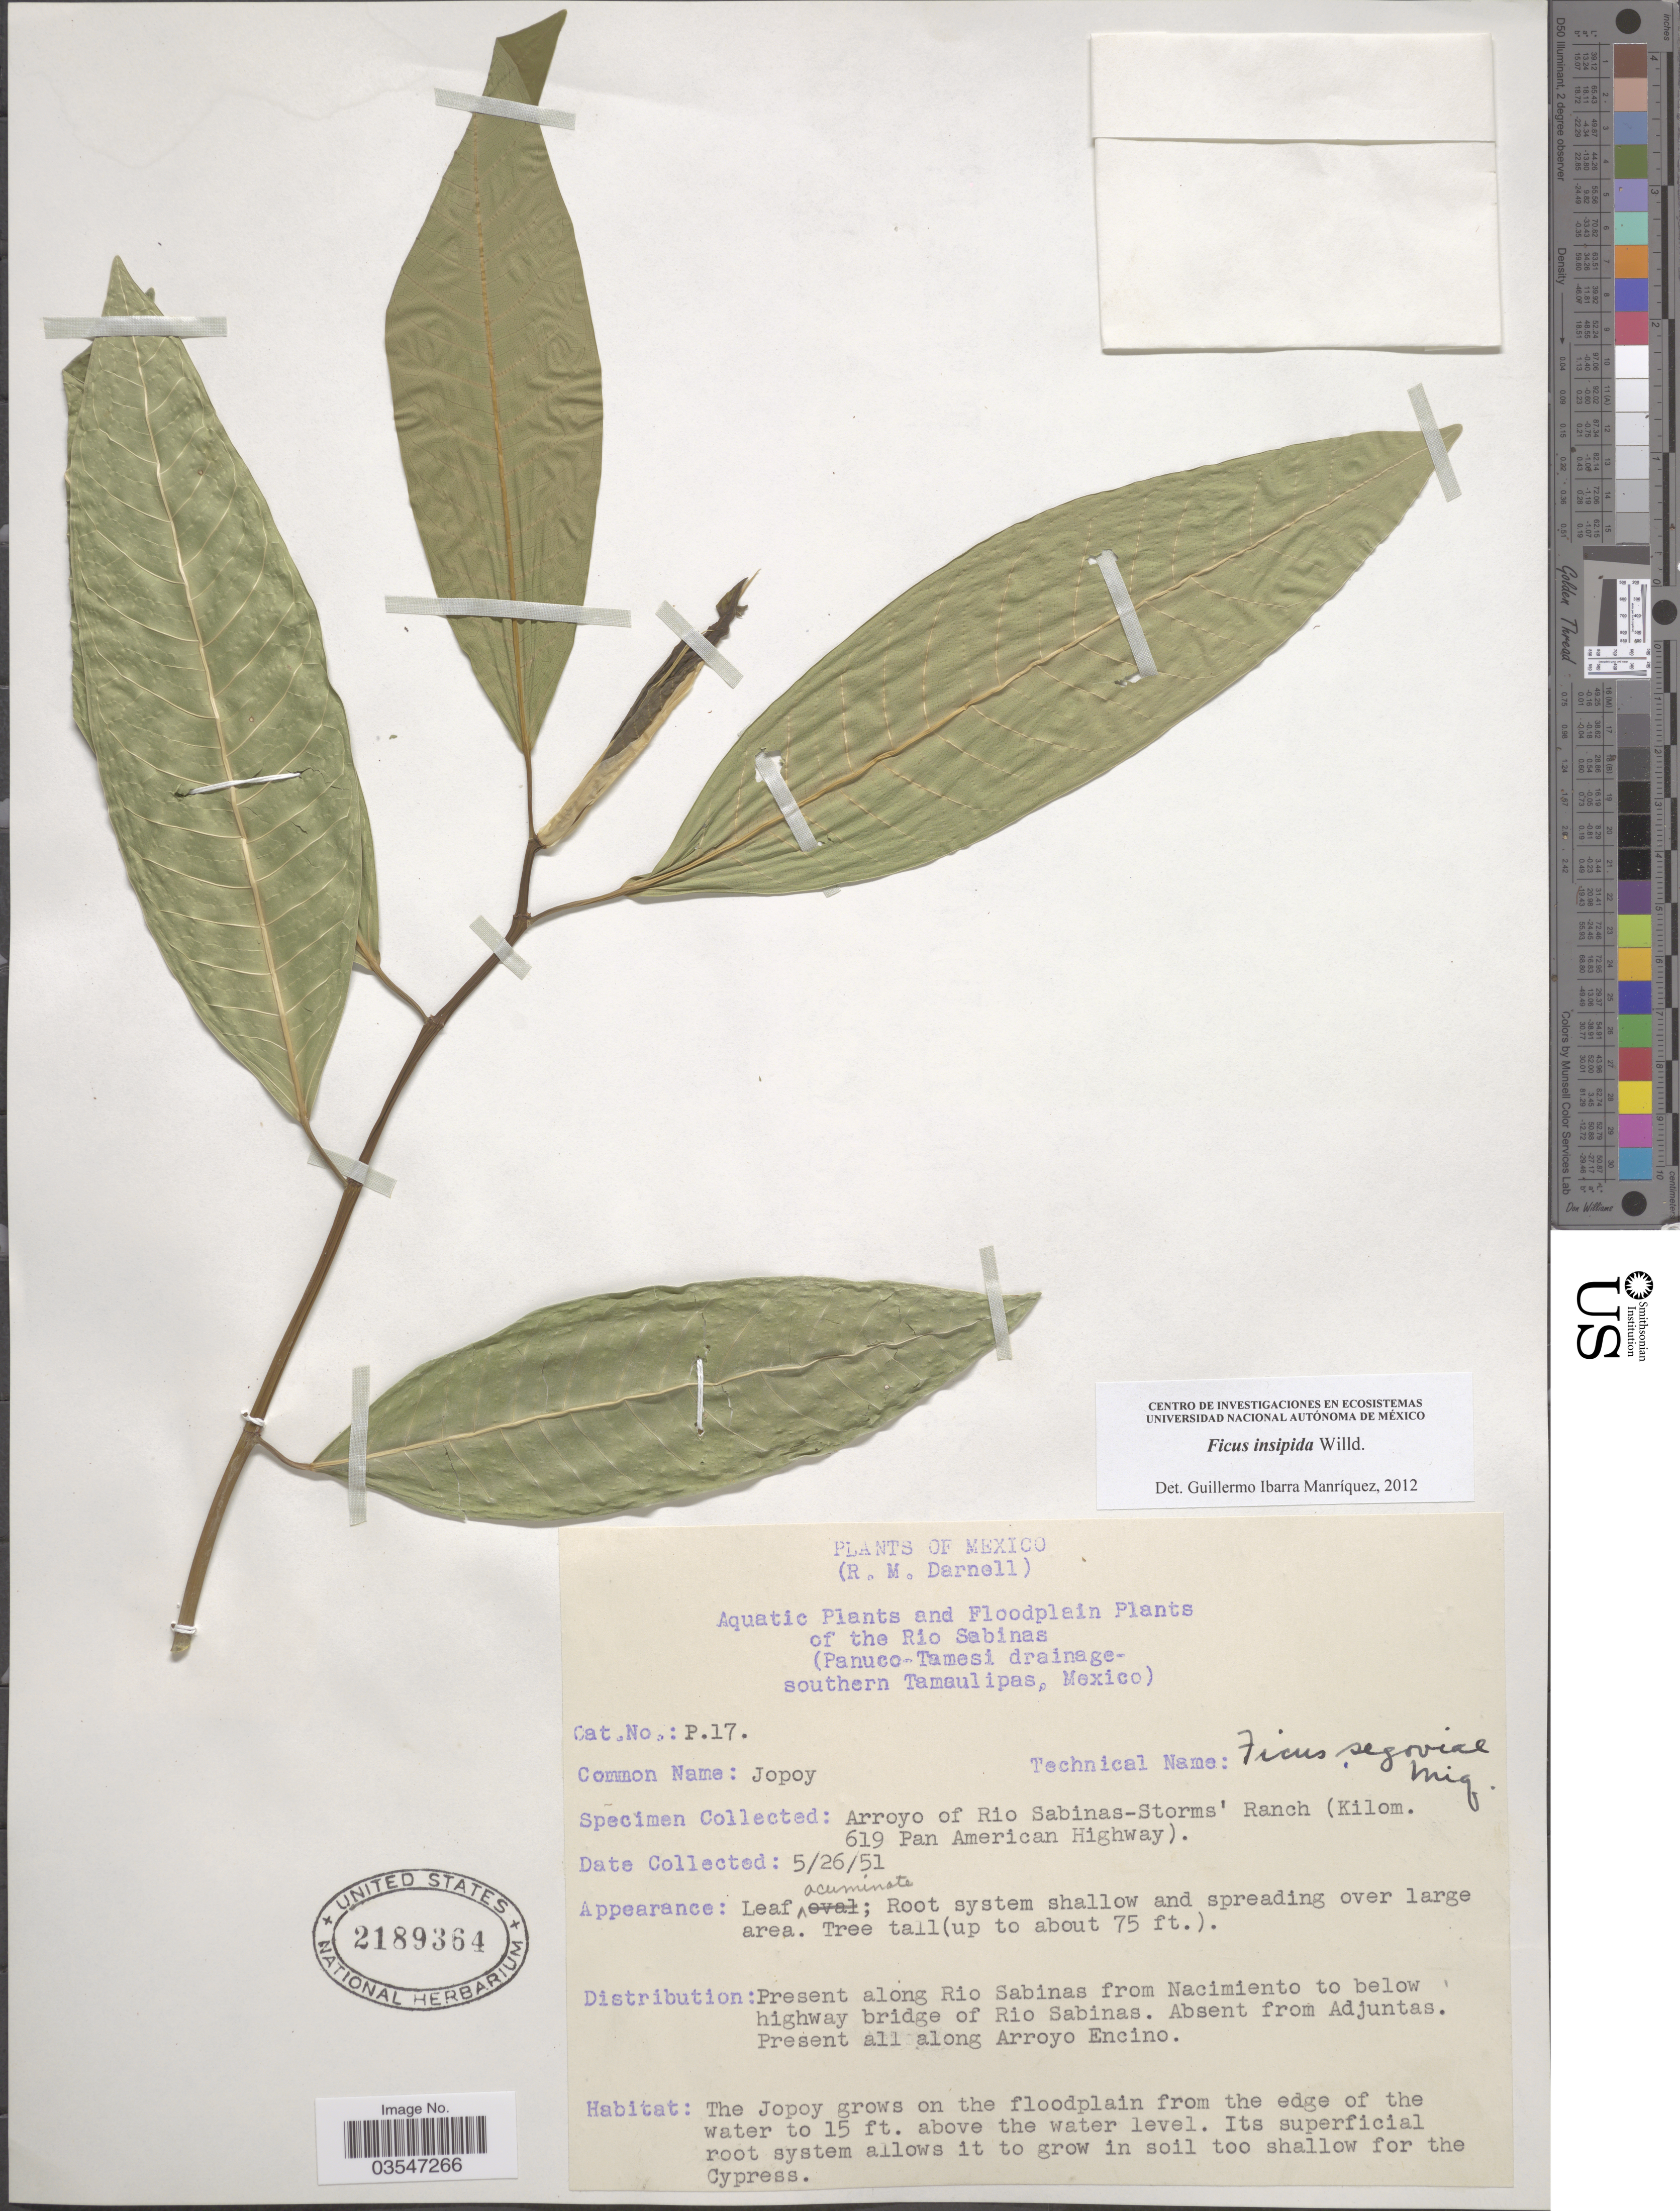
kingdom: Plantae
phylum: Tracheophyta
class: Magnoliopsida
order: Rosales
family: Moraceae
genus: Ficus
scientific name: Ficus insipida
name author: Willd.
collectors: R. Darnell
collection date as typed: Transcribed d/m/y: 26/5/51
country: Mexico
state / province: Tamaulipas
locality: Rio Sabinas (Panuco-Tamesi drainage-southern Tamaulipas, Mexico). Arroyo of Rio Sabinas-Storms' Ranch (Kilom. 619 Pan American Highway). Present along Rio Sabinas from Nacimiento to below highway bridge of Rio Sabinas. Absent from Adjuntas. Present all along Arroyo Encino.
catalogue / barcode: US 2189364